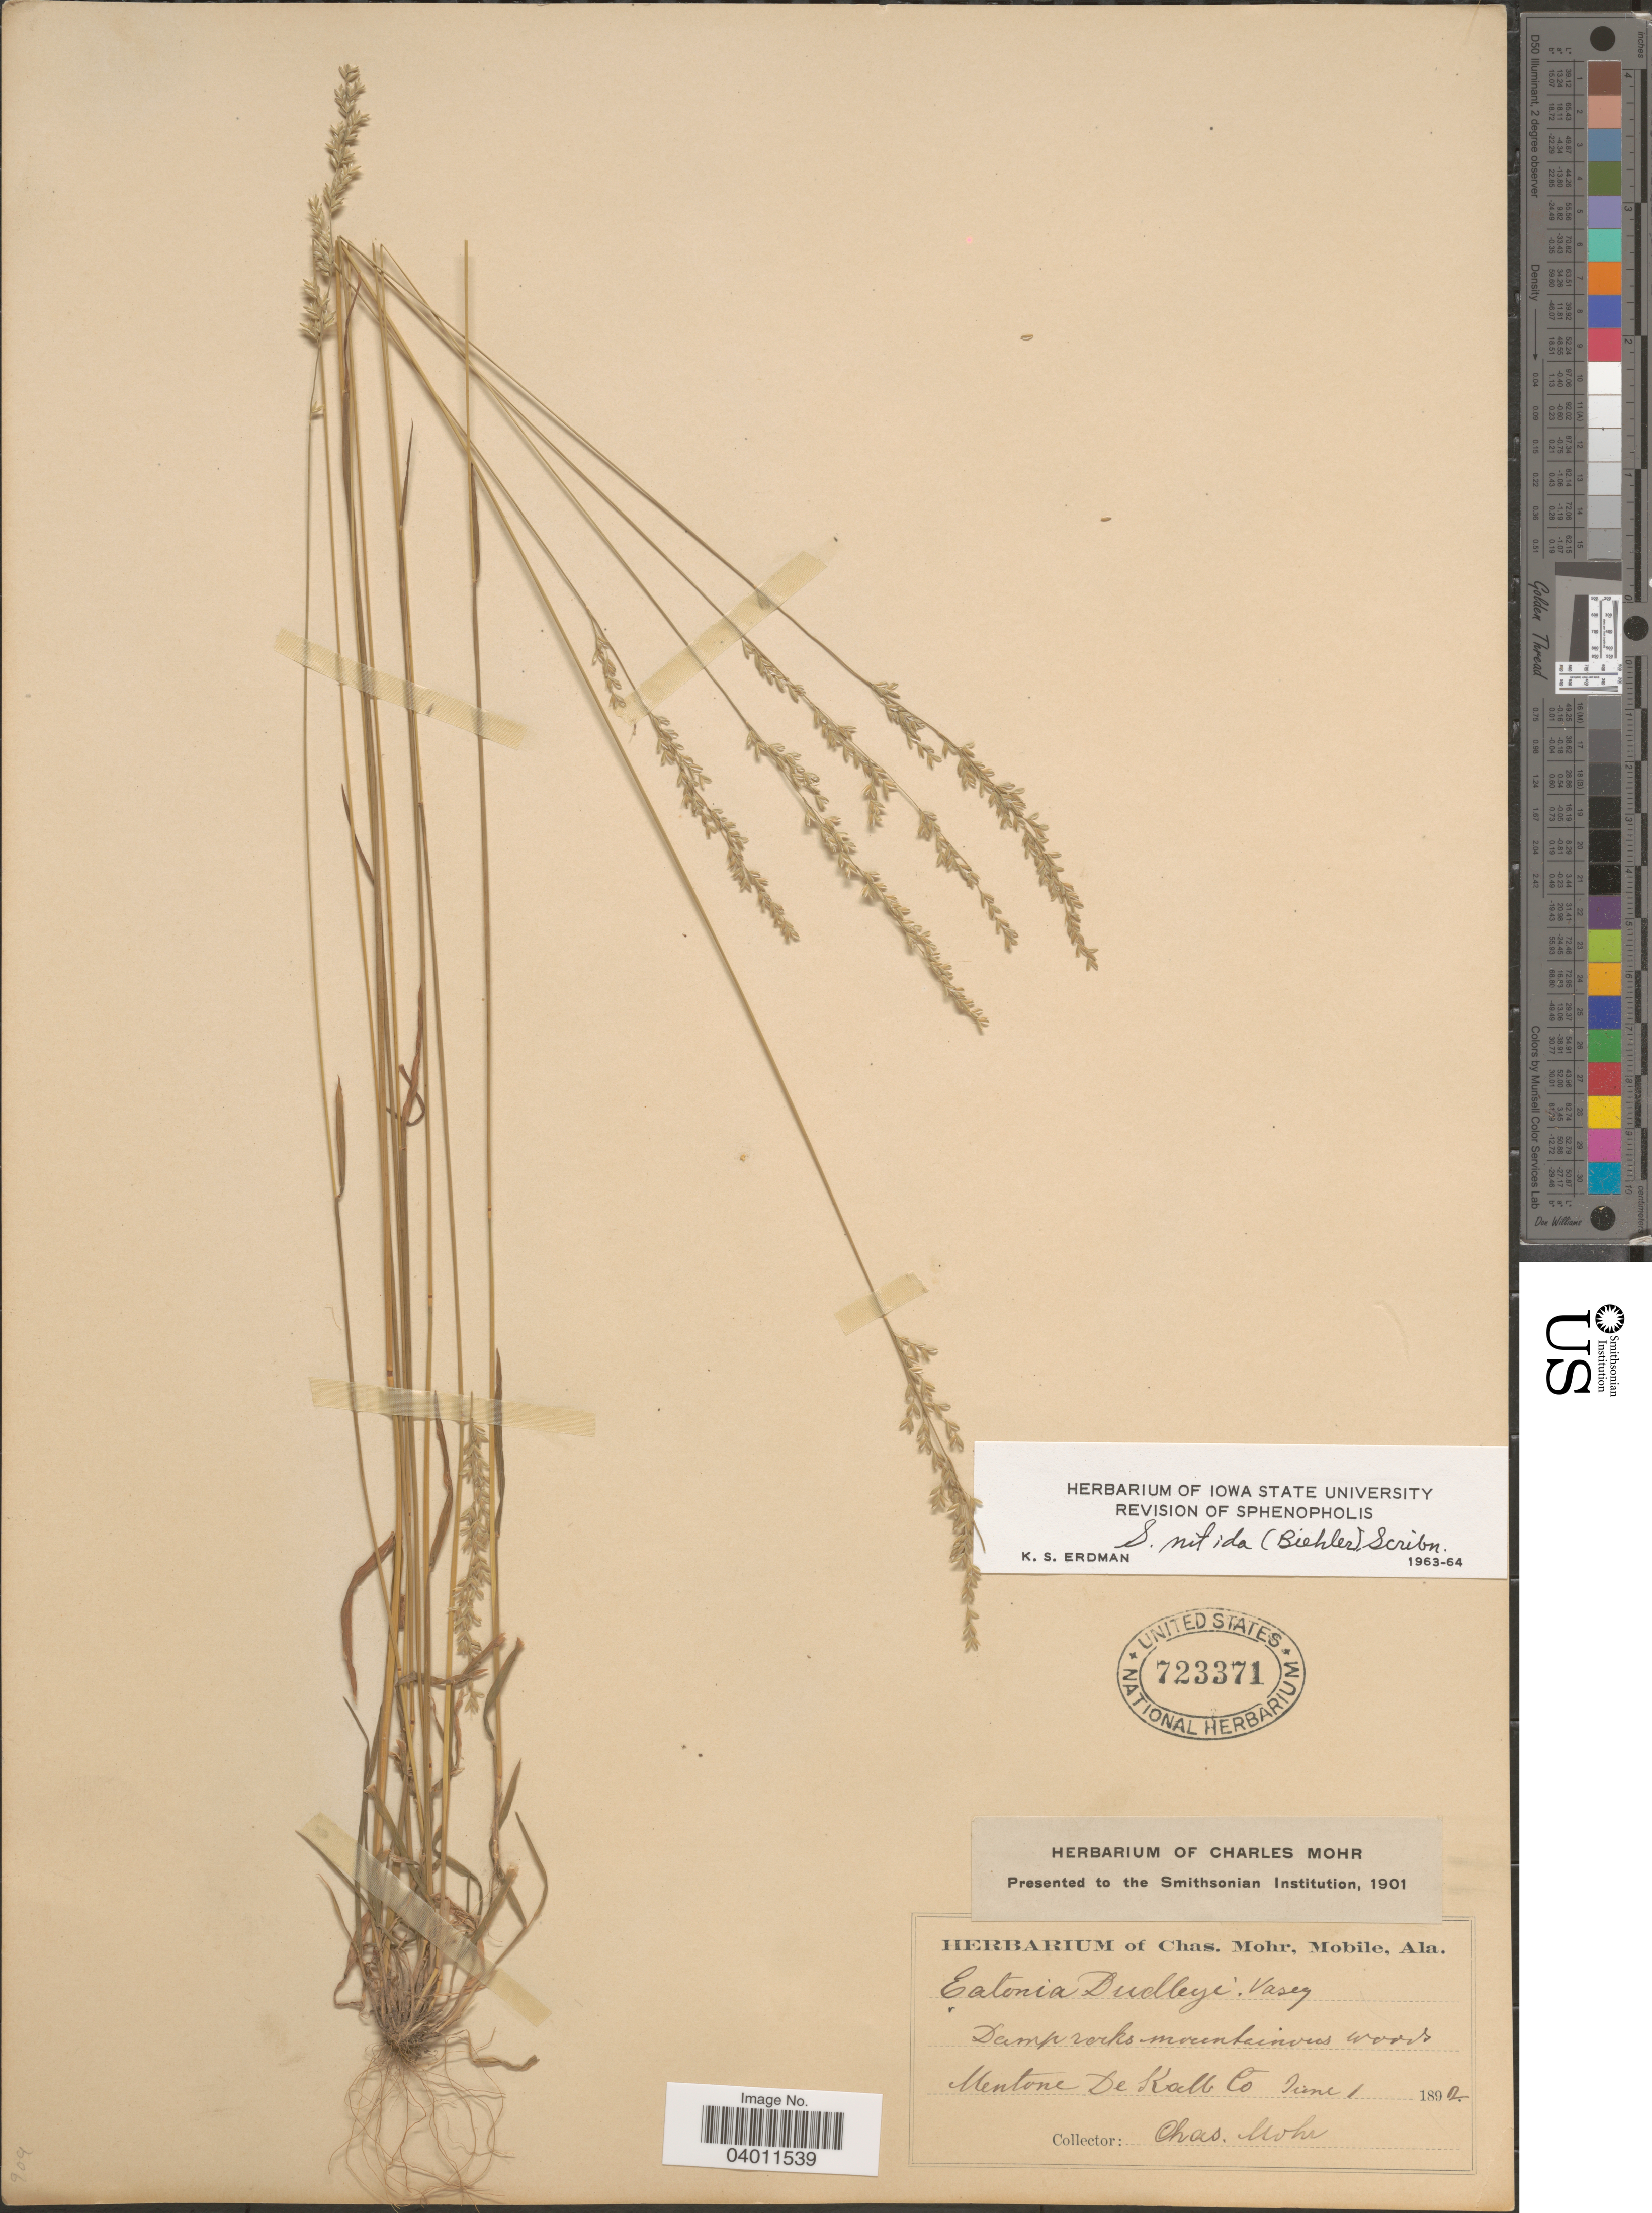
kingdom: Plantae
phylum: Tracheophyta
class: Liliopsida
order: Poales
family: Poaceae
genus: Sphenopholis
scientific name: Sphenopholis nitida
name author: (Biehler) Scribn.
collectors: Mohr, C. T. (herbarium)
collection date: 1892-06-01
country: United States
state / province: Alabama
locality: Mentone De Kalb Co.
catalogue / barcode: US 723371